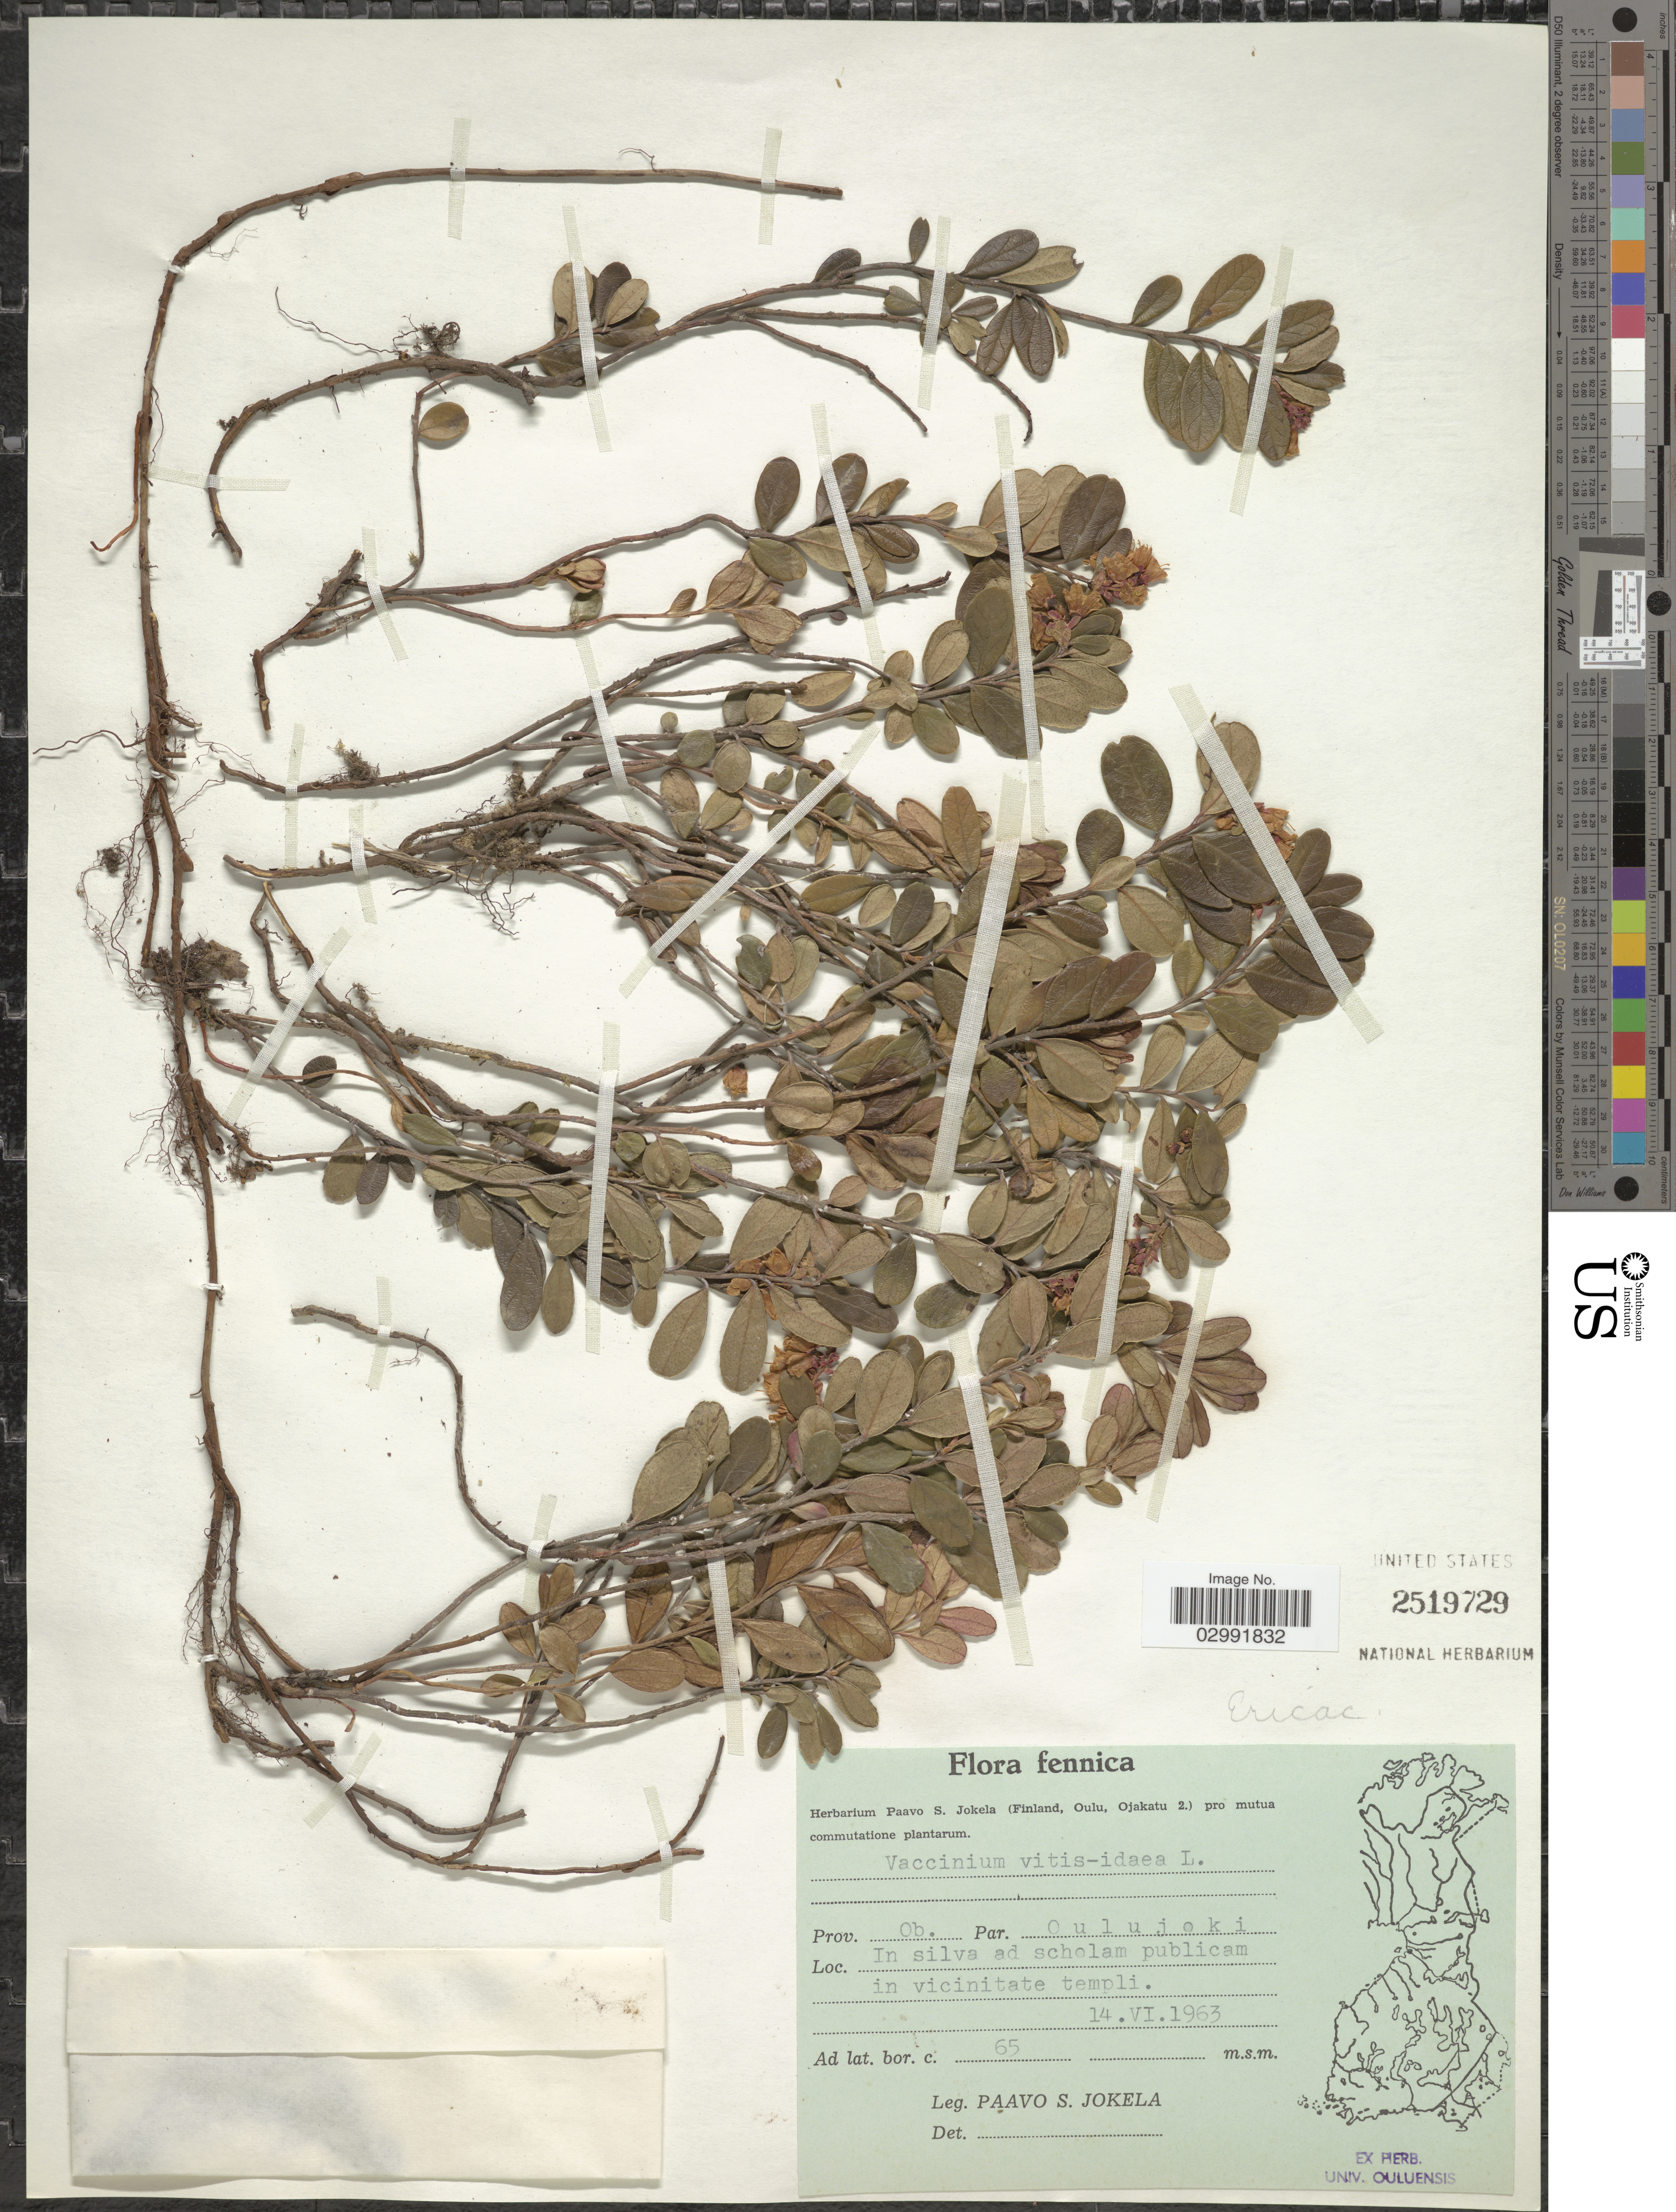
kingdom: Plantae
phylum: Tracheophyta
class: Magnoliopsida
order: Ericales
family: Ericaceae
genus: Vaccinium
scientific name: Vaccinium vitis-idaea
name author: L.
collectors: P. Jokela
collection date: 1963-06-14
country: Finland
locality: Fennica. Prov. Ob. Par. Oulujoki. In silva ad scholam publicam in vicinitate templi.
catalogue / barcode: US 2519729